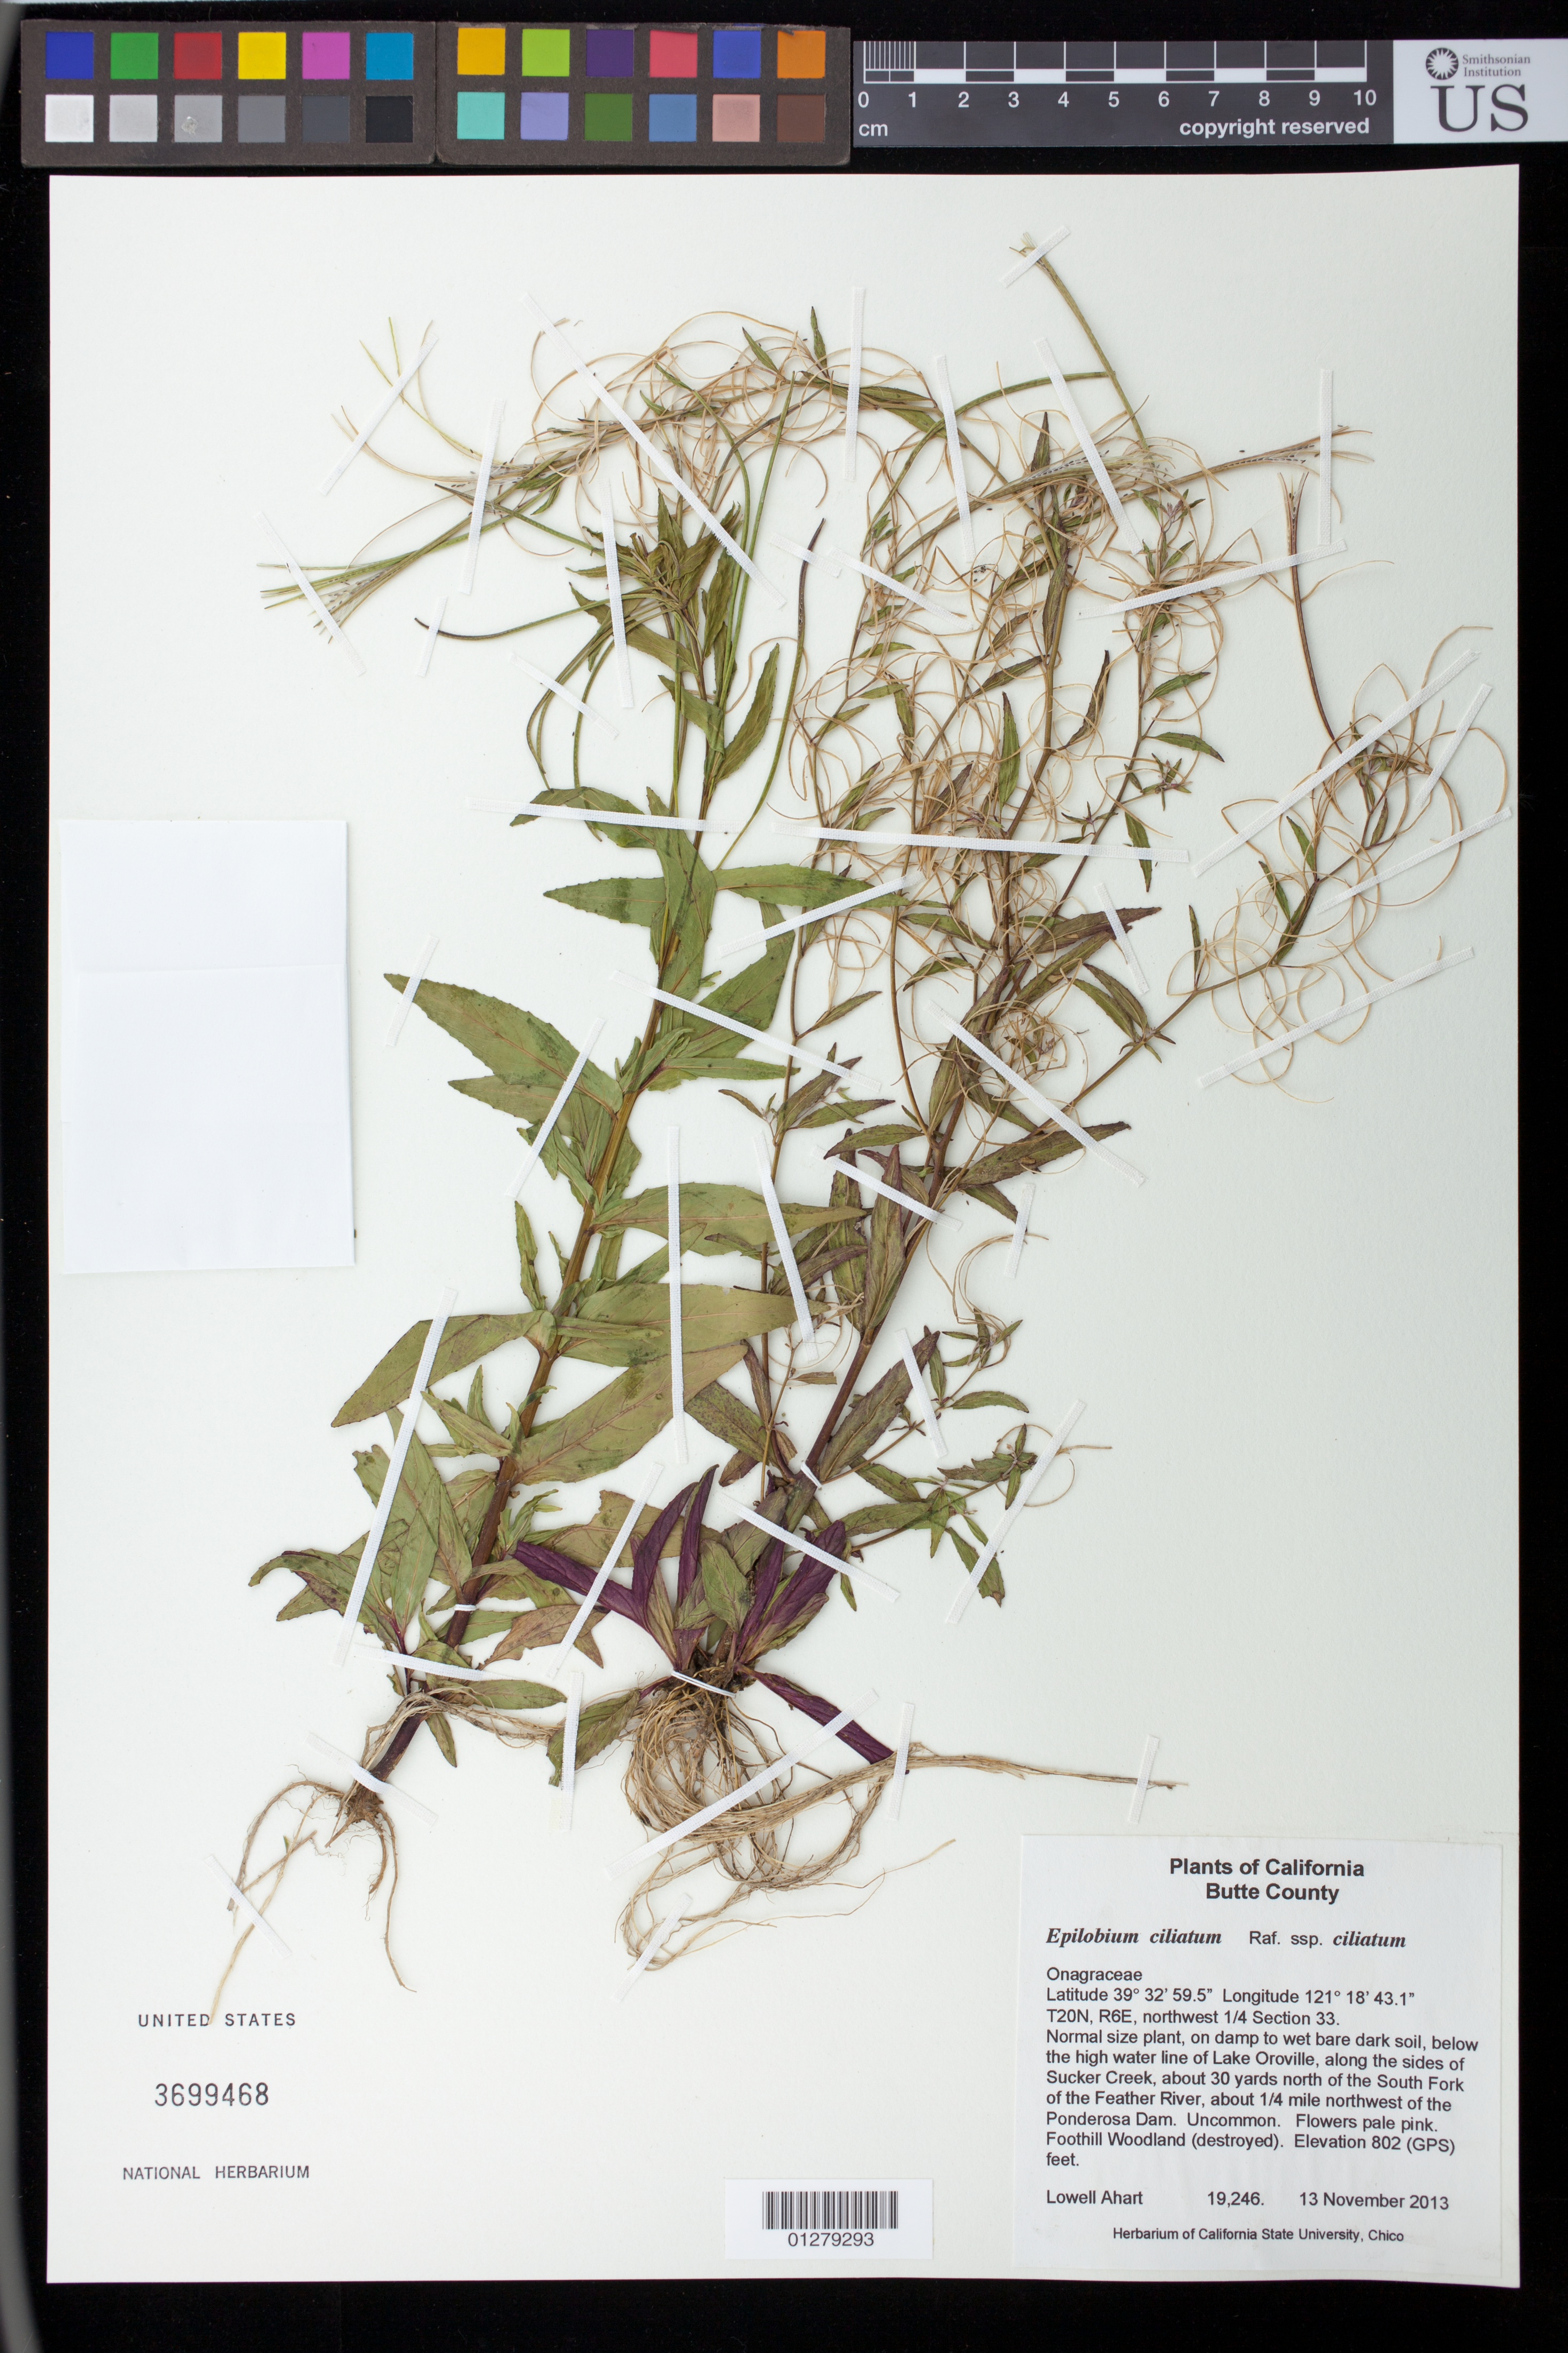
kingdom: Plantae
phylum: Tracheophyta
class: Magnoliopsida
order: Myrtales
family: Onagraceae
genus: Epilobium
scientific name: Epilobium ciliatum subsp. ciliatum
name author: Raf.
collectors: L. Ahart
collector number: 19246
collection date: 2013-11-13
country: United States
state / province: California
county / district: Butte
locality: Below the high water line of Lake Oroville, along the sides of Sucker Creek, about 1/4 mile northwest of the Ponderosa Dam.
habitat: Foothill woodland (destroyed)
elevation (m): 244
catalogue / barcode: US 3699468